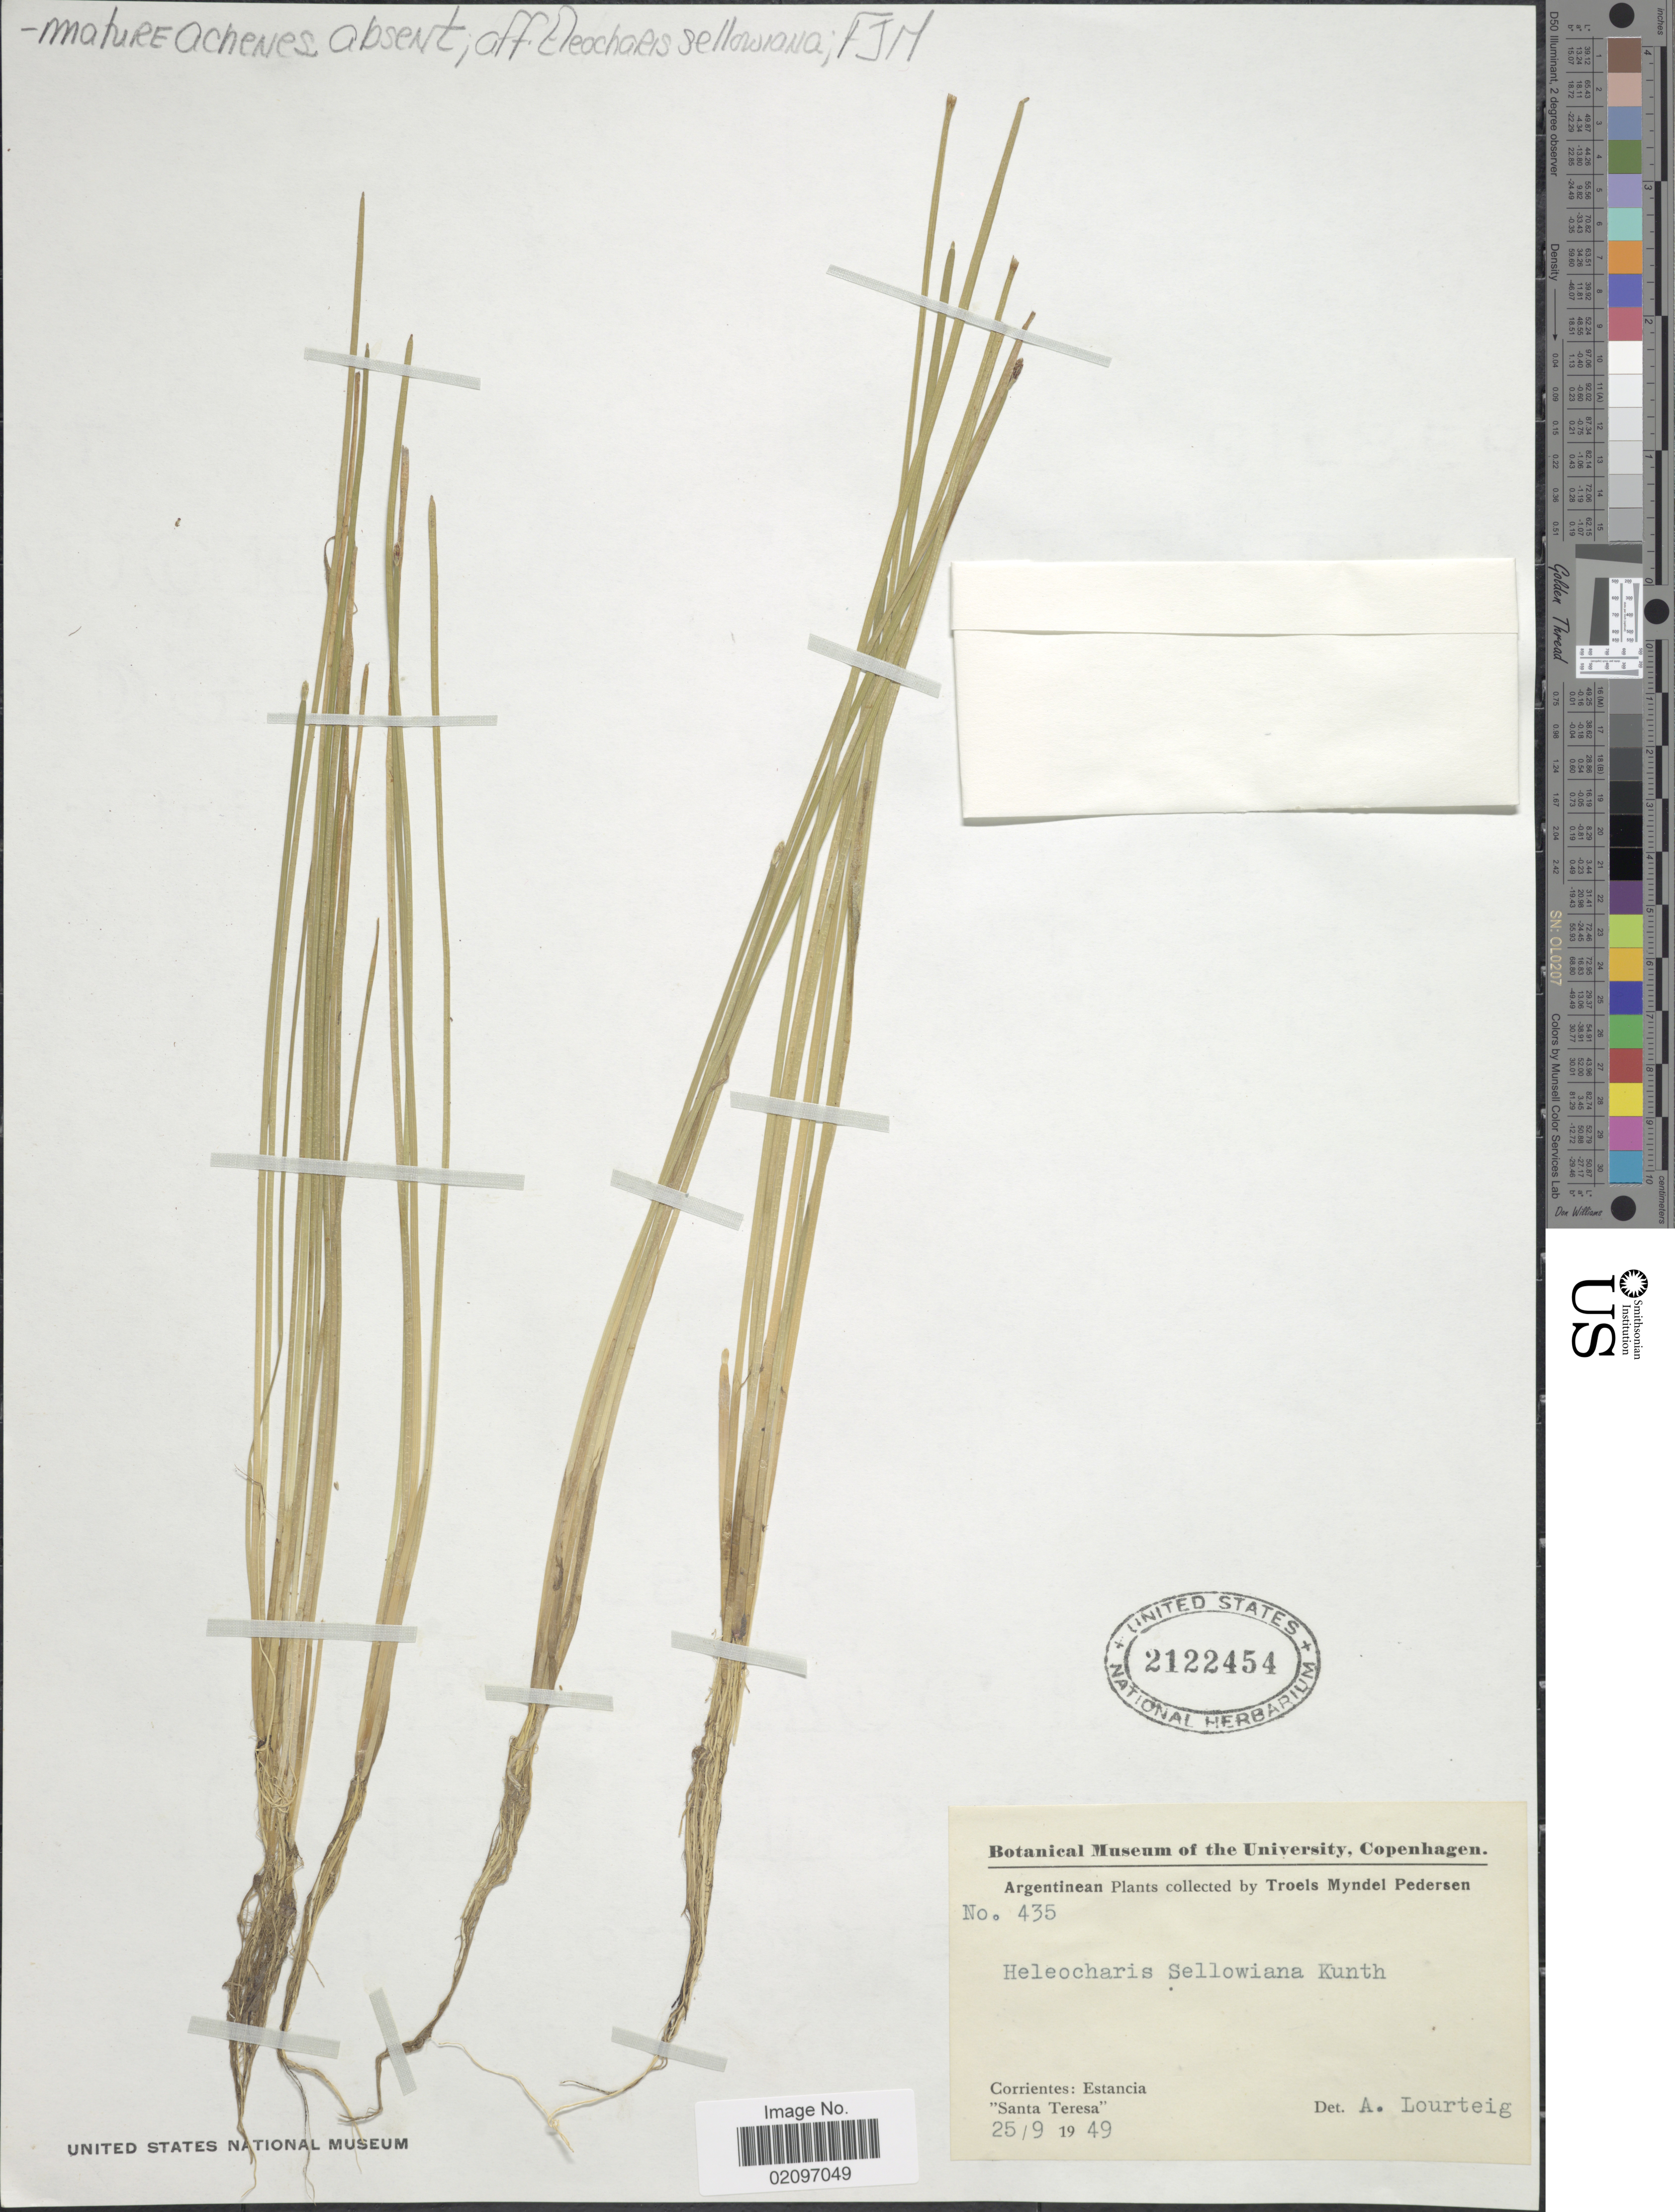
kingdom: Plantae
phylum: Tracheophyta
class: Liliopsida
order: Poales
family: Cyperaceae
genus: Eleocharis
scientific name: Eleocharis sellowiana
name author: Kunth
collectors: T. Pederson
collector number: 435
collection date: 1949-09-25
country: Argentina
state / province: Corrientes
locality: Corrientes: Estancia "Santa Teresa"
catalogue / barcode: US 2122454